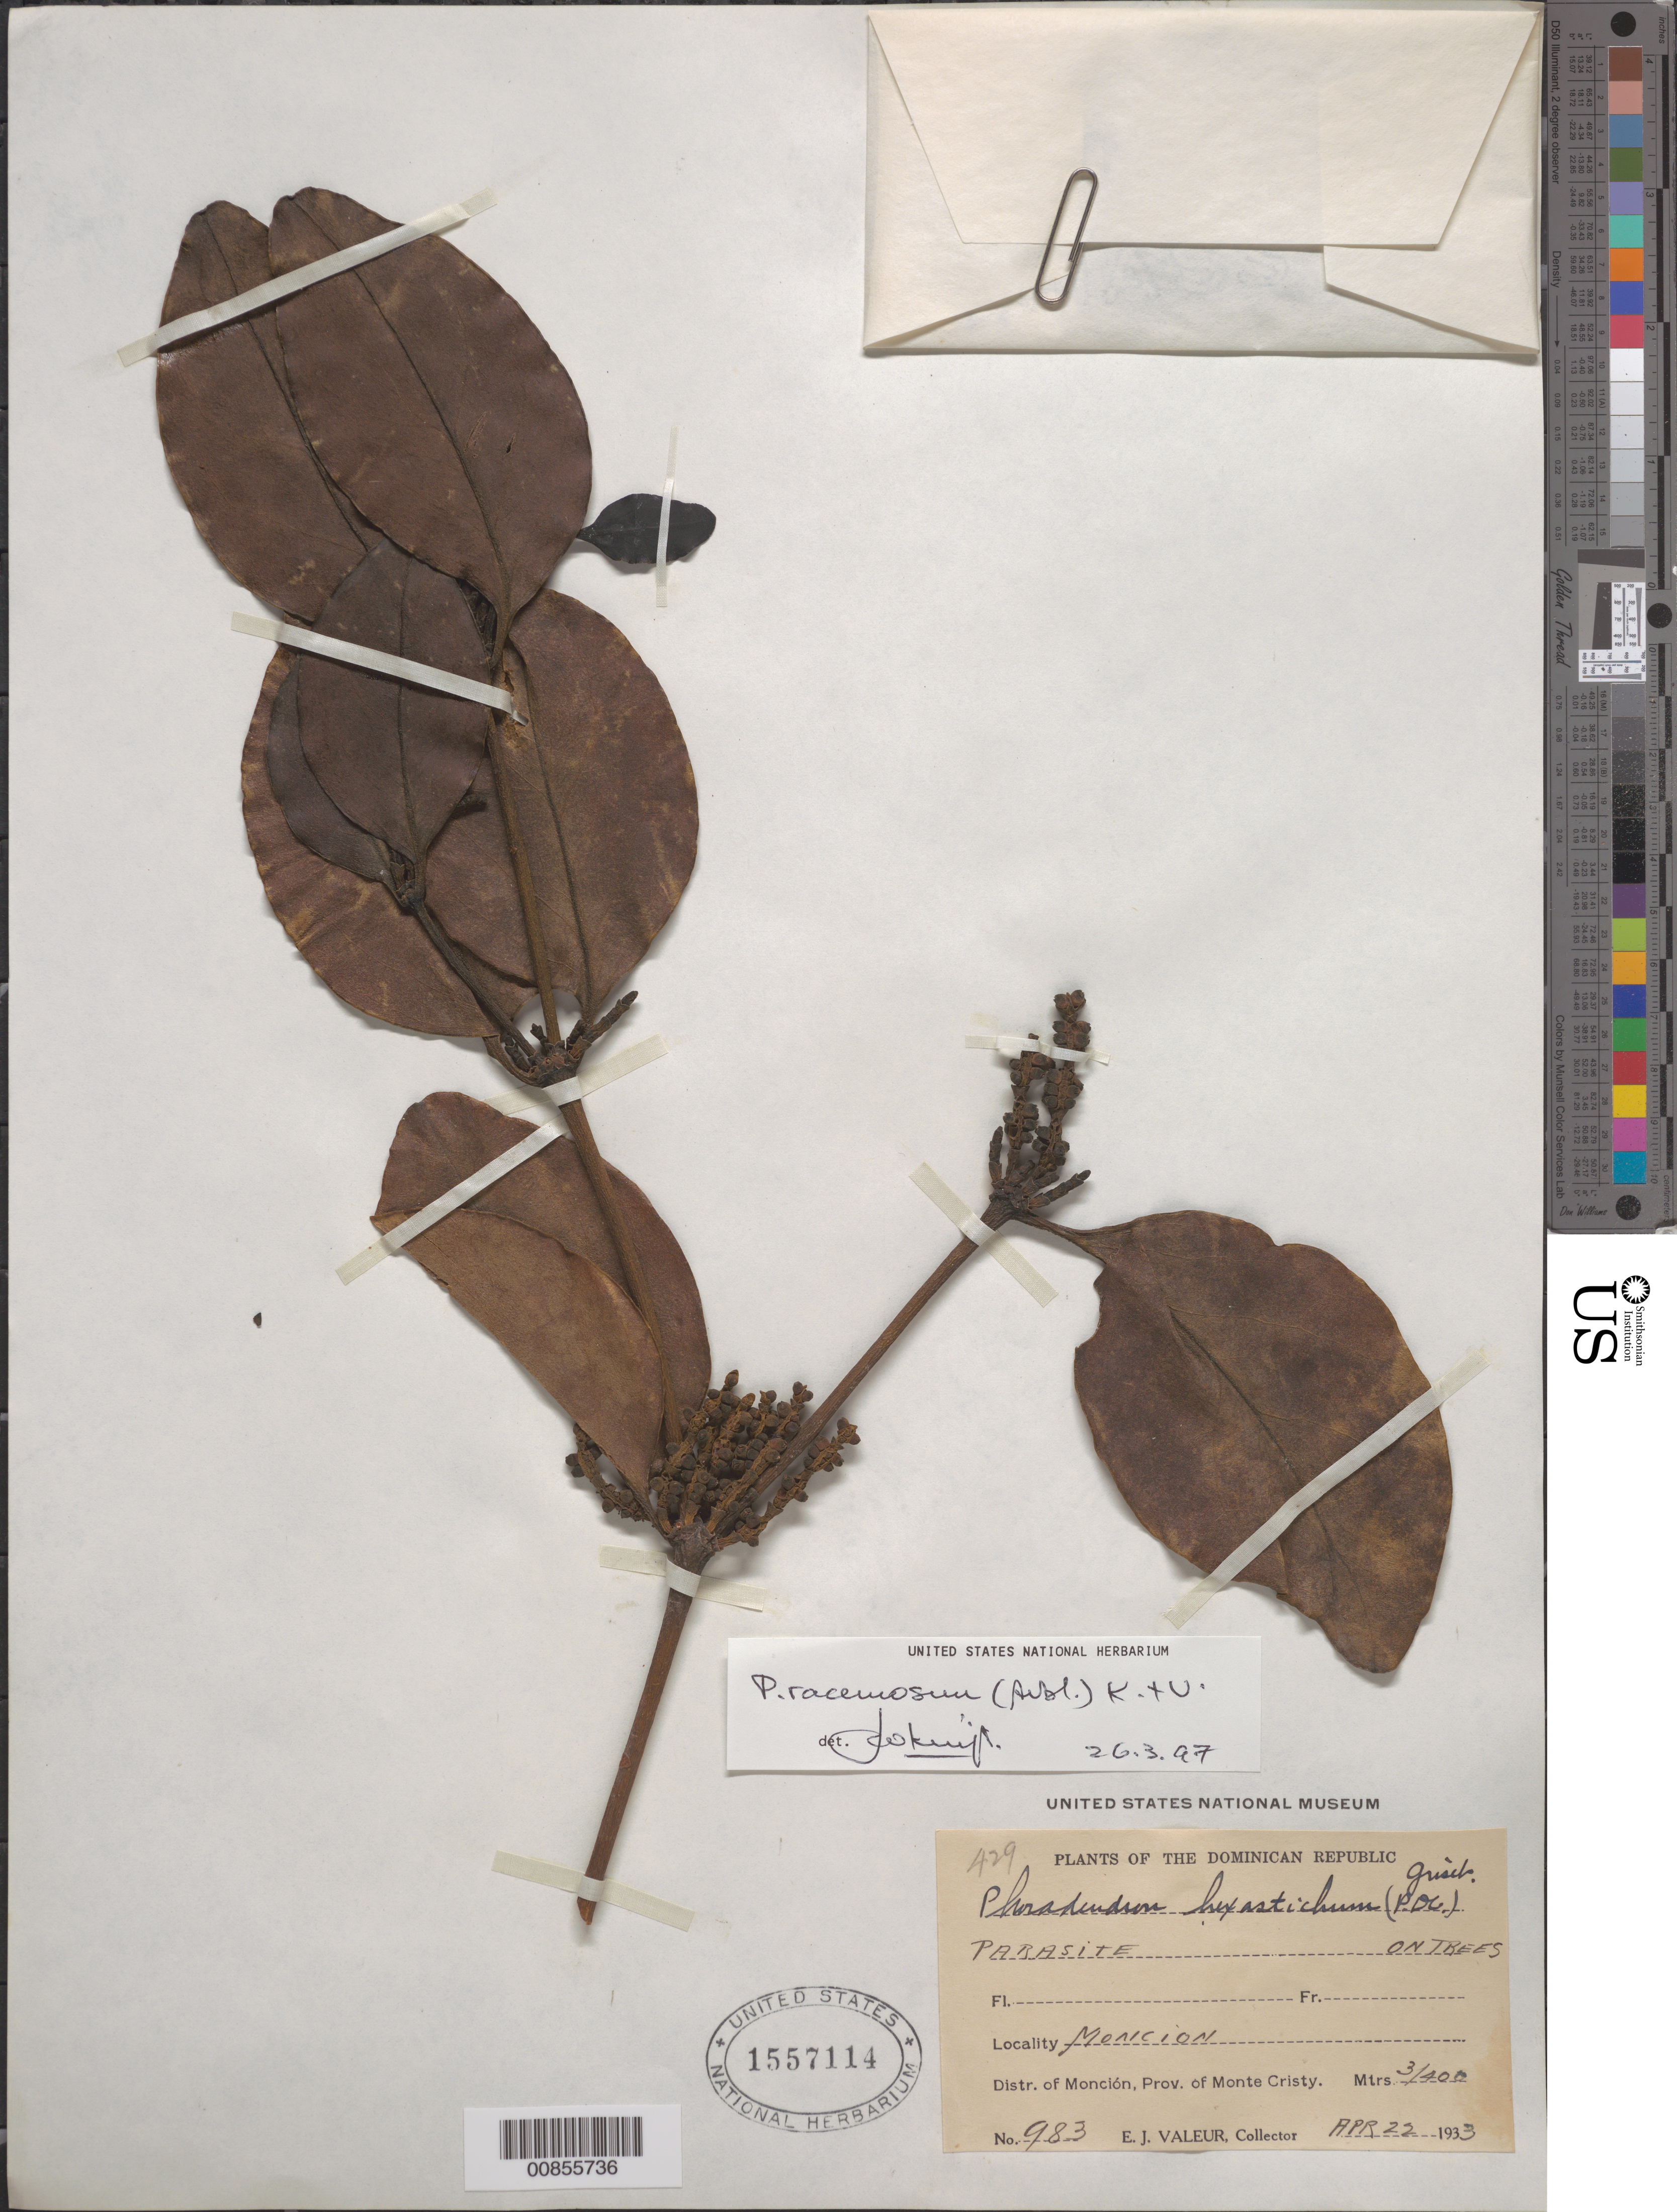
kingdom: Plantae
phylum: Tracheophyta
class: Magnoliopsida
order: Santalales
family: Viscaceae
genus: Phoradendron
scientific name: Phoradendron racemosum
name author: (Aubl.) Krug & Urb.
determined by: Kuijt, Job, (CANADA)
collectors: E. Valeur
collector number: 983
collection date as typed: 22 Apr 1933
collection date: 1933-04-22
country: Dominican Republic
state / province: Monte Cristi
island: Hispaniola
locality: Monción. Distr. of Monción.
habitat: On trees.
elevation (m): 300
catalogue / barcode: US 1557114